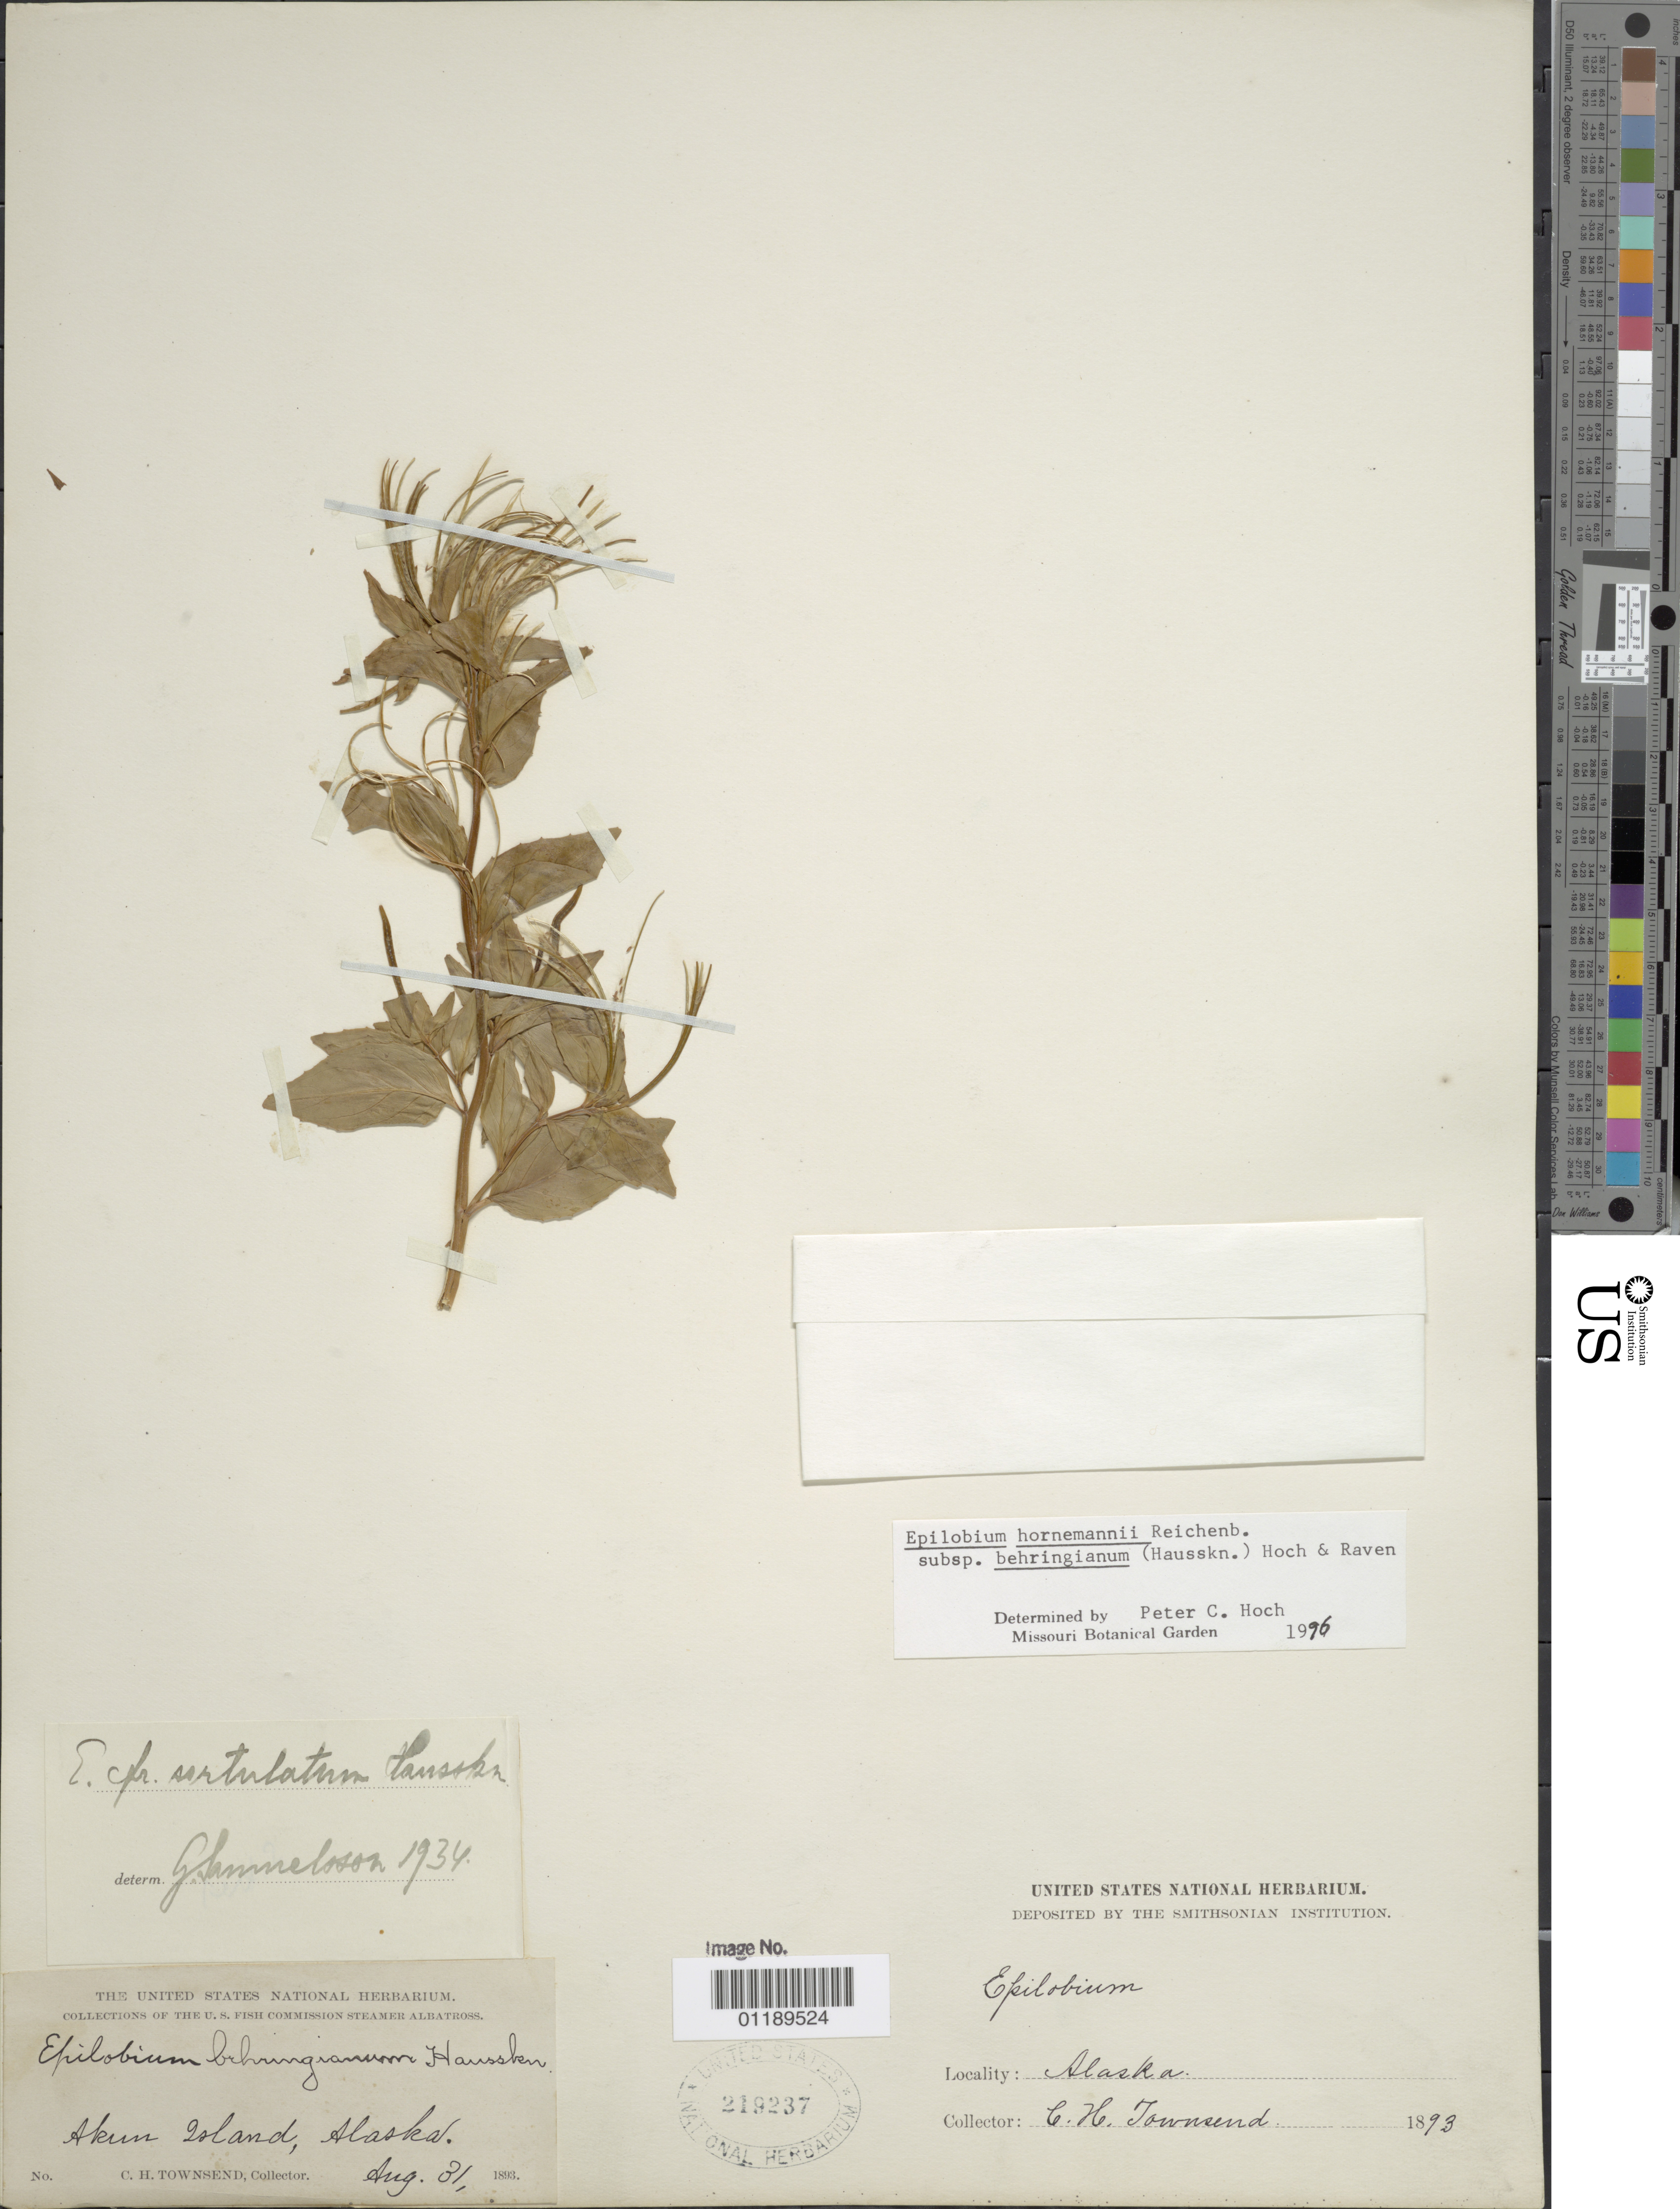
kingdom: Plantae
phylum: Tracheophyta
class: Magnoliopsida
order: Myrtales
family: Onagraceae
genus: Epilobium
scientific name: Epilobium hornemannii subsp. behringianum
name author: (Hausskn.) Hoch & P.H. Raven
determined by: Hoch, P. C.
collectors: C. H. Townsend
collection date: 1893-08-31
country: United States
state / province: Alaska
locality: Akun Island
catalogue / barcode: US 219237